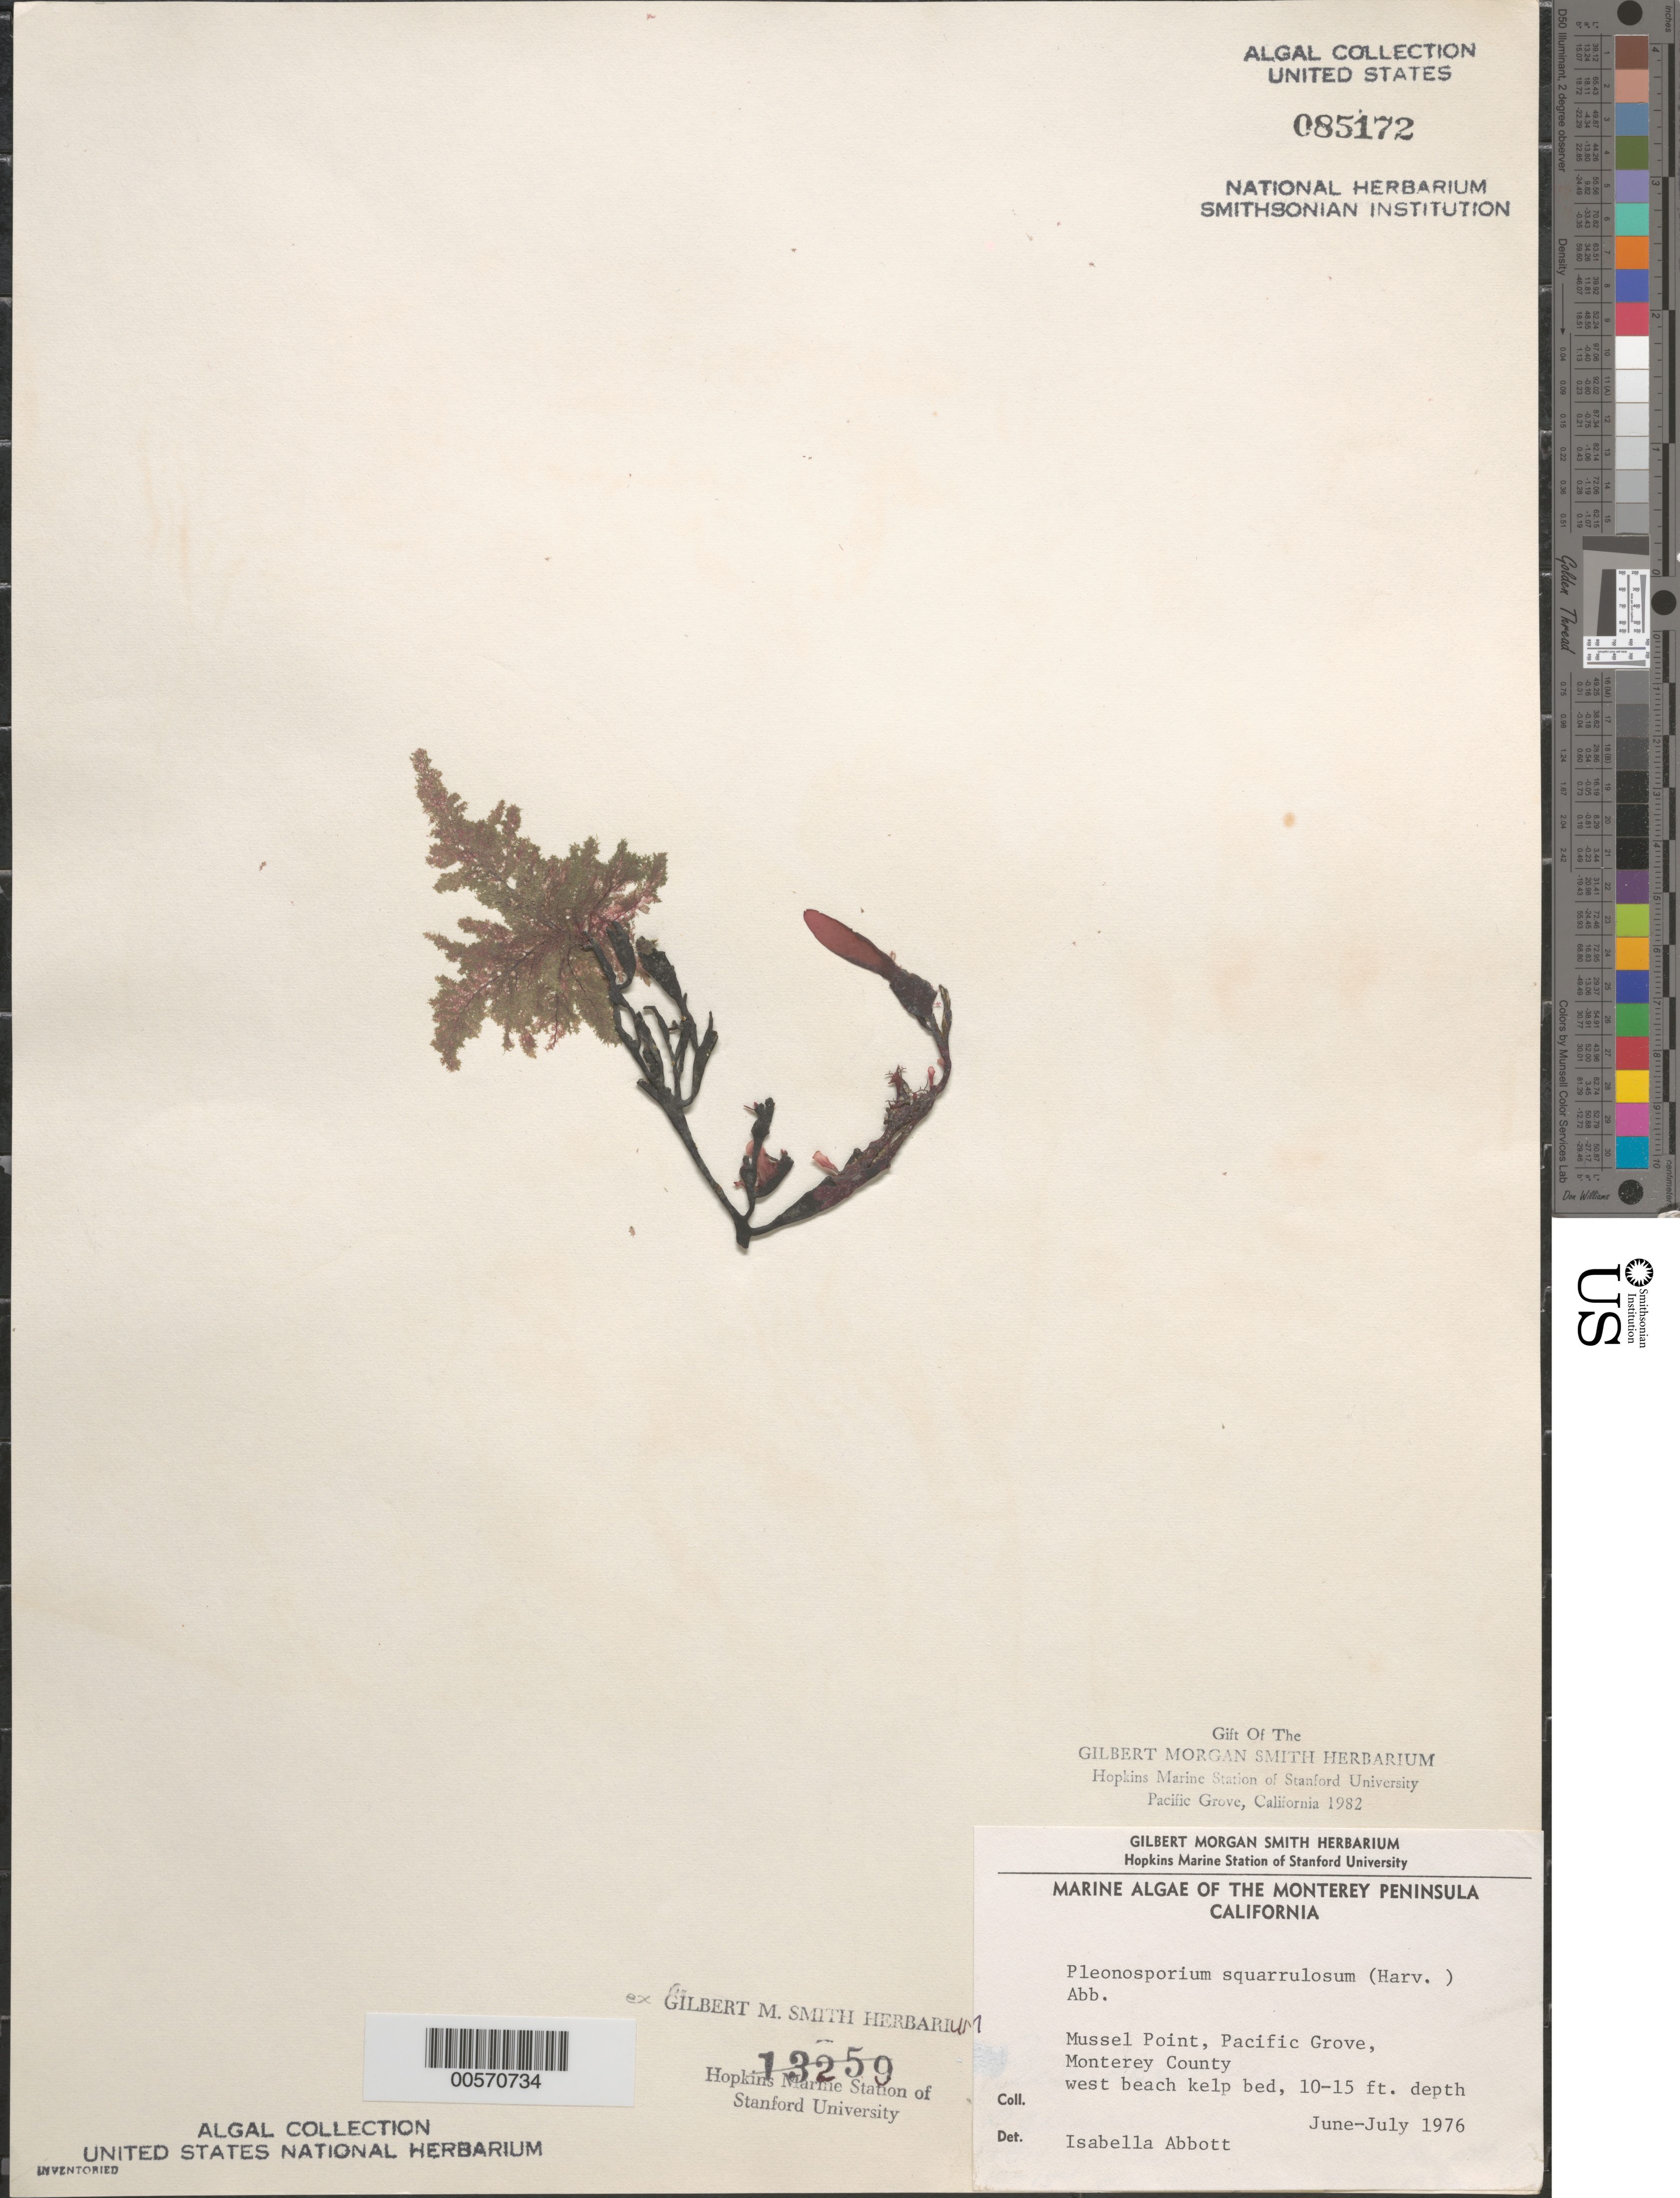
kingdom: Plantae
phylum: Rhodophyta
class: Florideophyceae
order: Ceramiales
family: Wrangeliaceae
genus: Pleonosporium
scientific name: Pleonosporium squarrulosum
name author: (Harv.) I.A. Abbott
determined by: Abbott, Isabella A.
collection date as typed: Jun 1976 to -- Jul 1976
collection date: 1976-06/1976-07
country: United States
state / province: California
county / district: Monterey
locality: Mussel Point, Pacific Grove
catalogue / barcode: US 85172